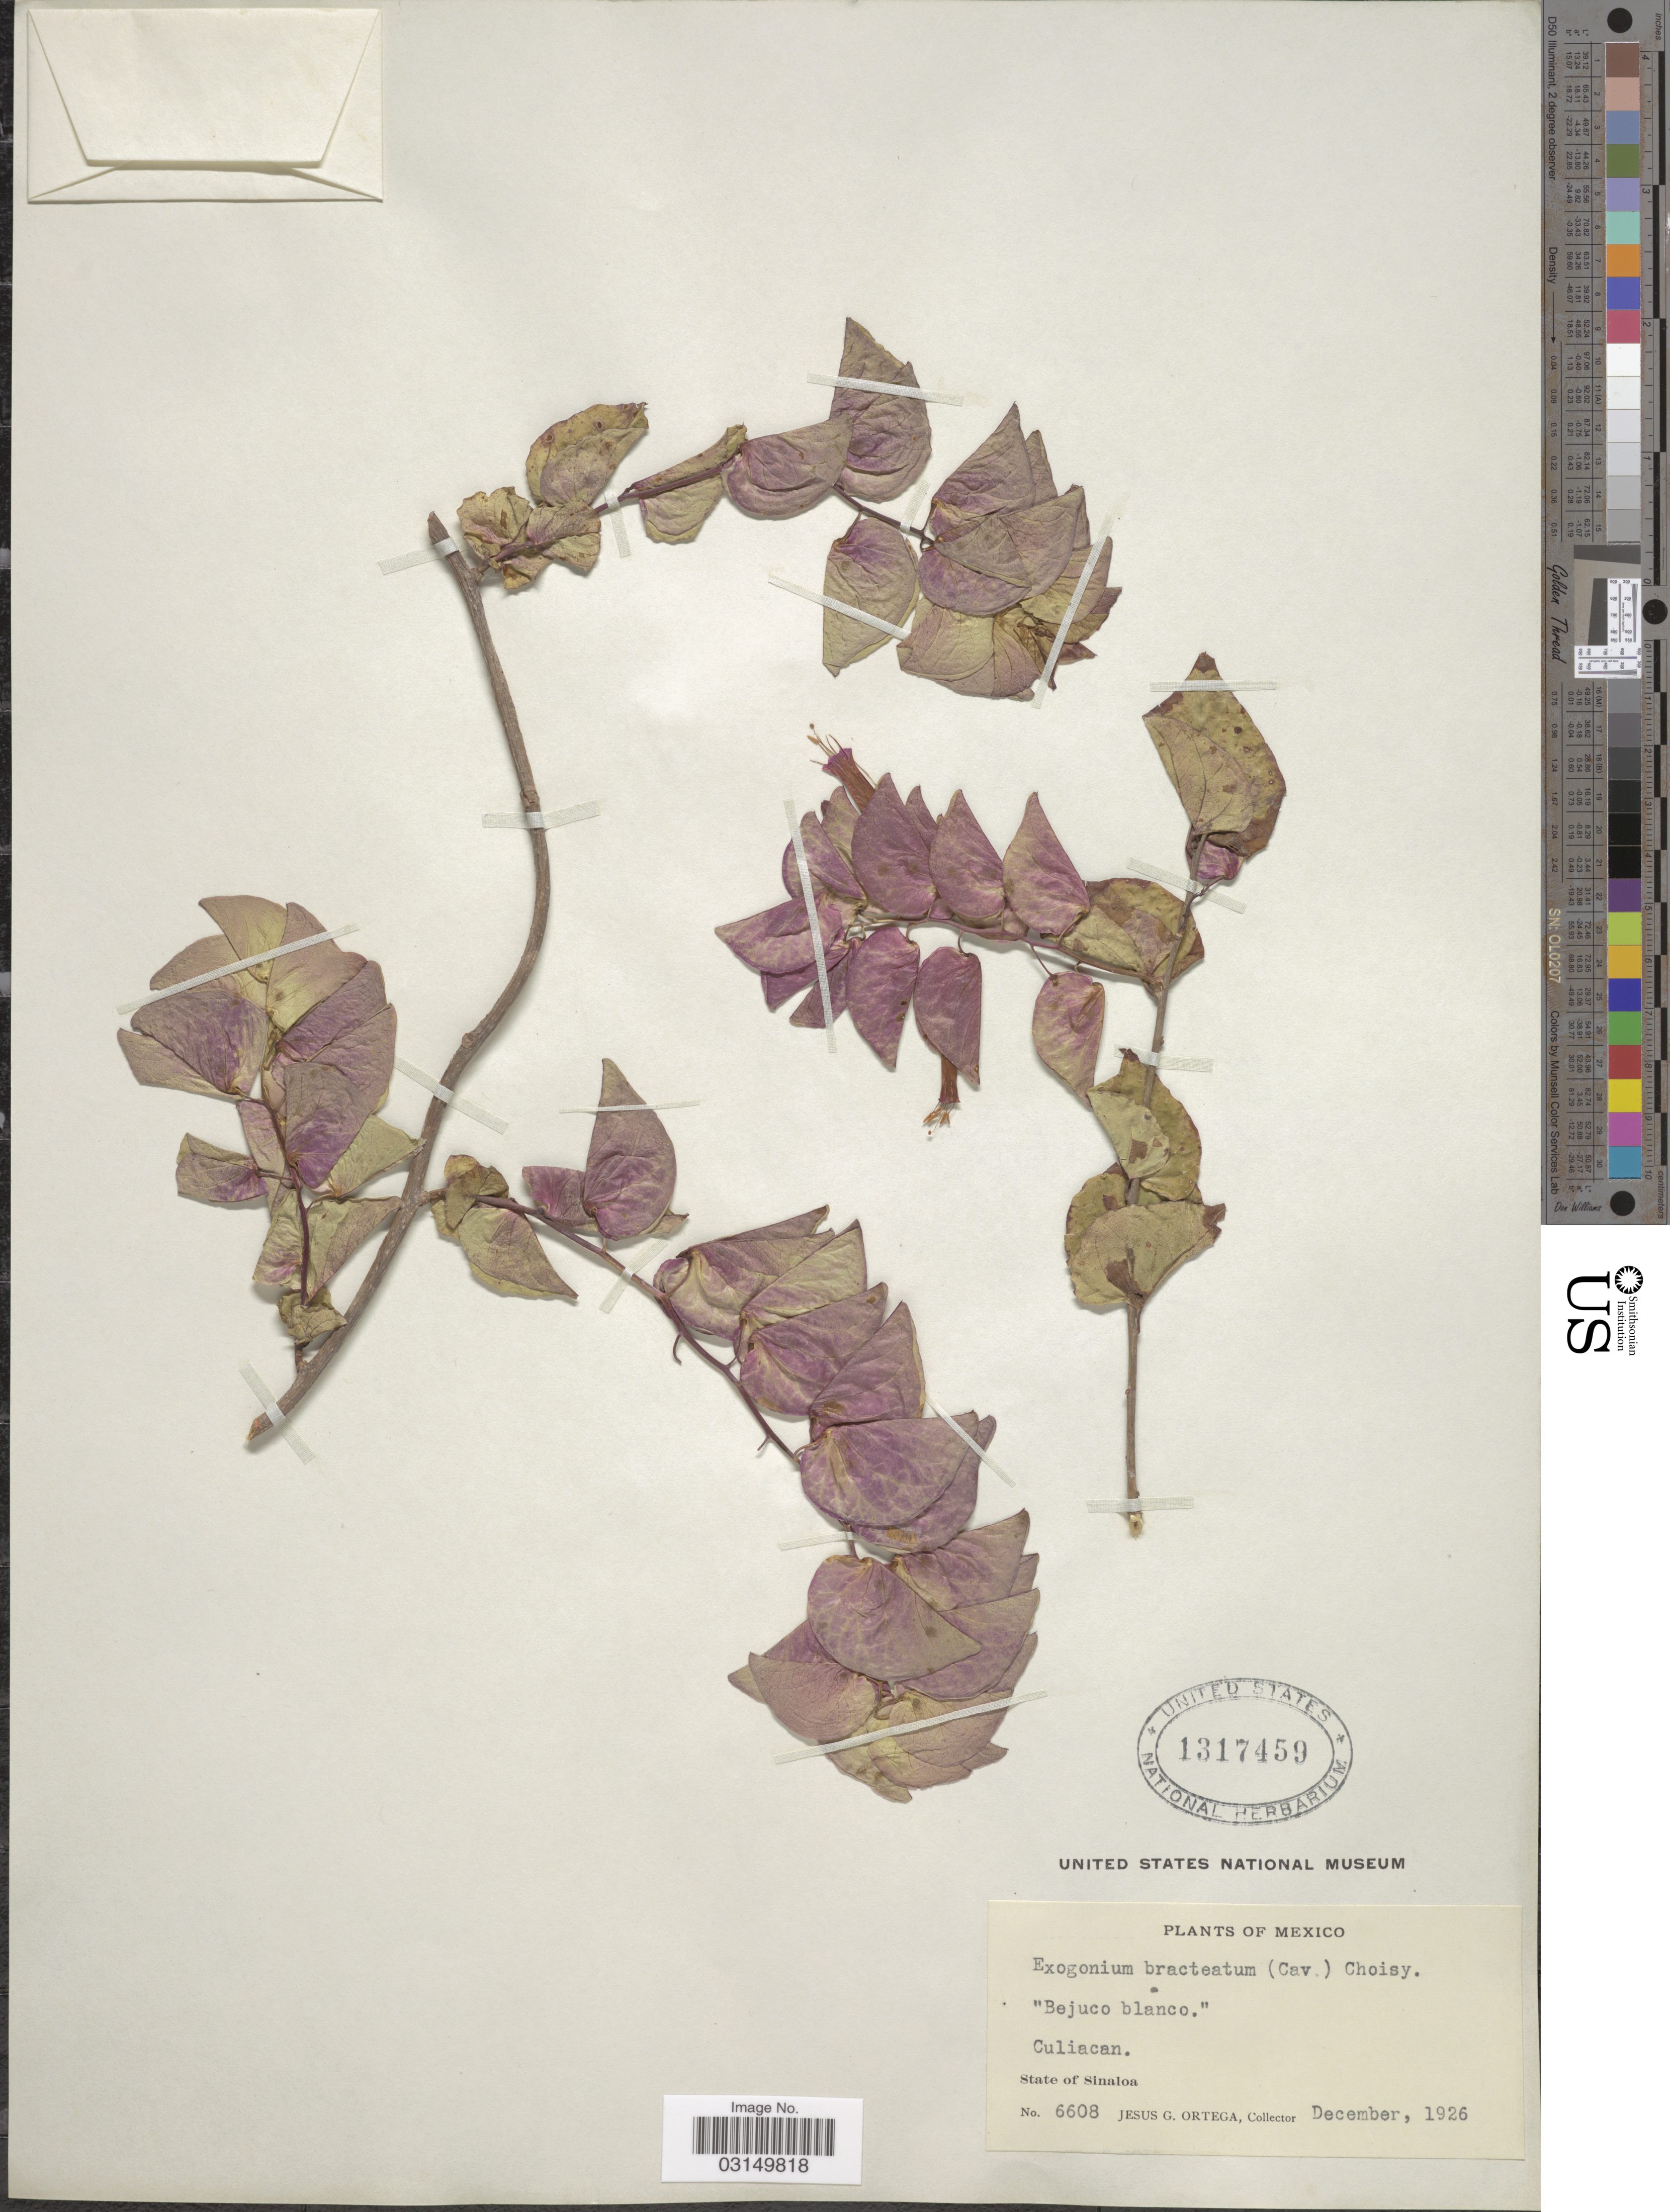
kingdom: Plantae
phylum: Tracheophyta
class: Magnoliopsida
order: Solanales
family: Convolvulaceae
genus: Ipomoea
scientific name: Ipomoea bracteata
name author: Cav.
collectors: J. Ortega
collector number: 6608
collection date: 1926-12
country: Mexico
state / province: Sinaloa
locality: Culiacan, State of Sinaloa.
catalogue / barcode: US 1317459